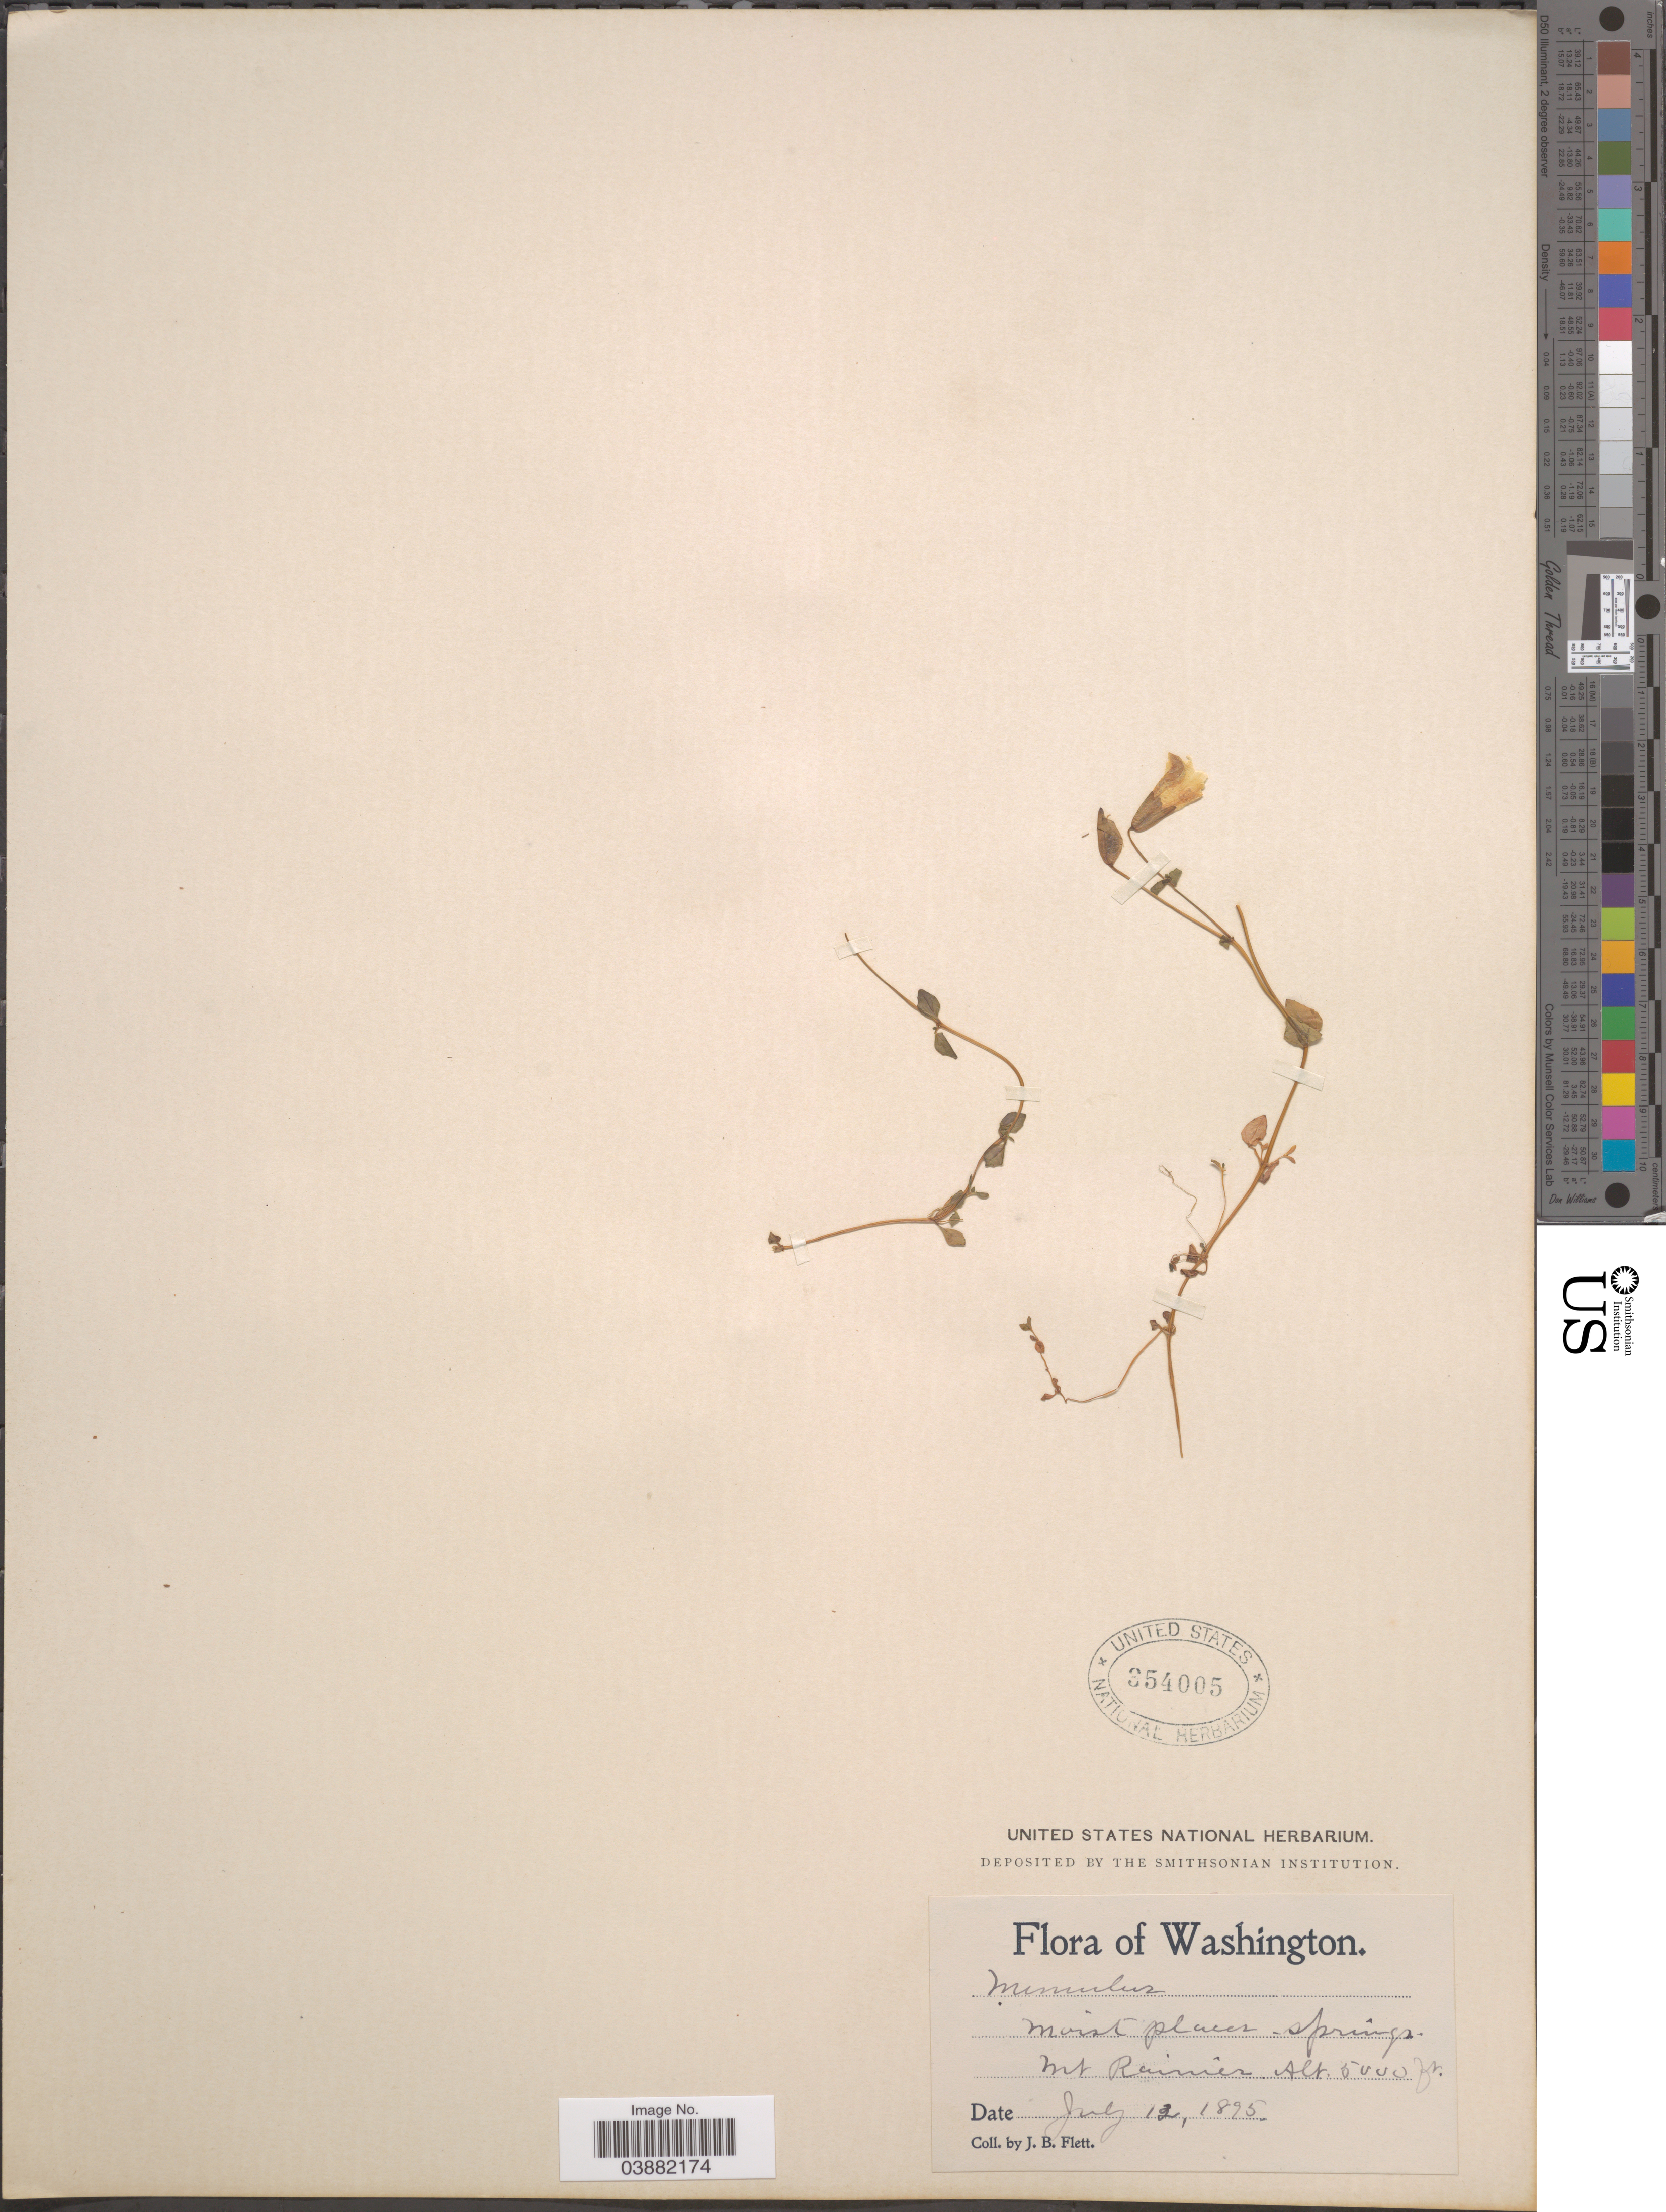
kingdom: Plantae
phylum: Tracheophyta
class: Magnoliopsida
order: Lamiales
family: Phrymaceae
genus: Mimulus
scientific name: Mimulus microphyllus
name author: Benth.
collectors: J. Flett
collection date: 1895-07-12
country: United States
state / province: Washington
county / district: Pierce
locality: Mt Rainier.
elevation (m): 1524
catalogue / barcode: US 354005